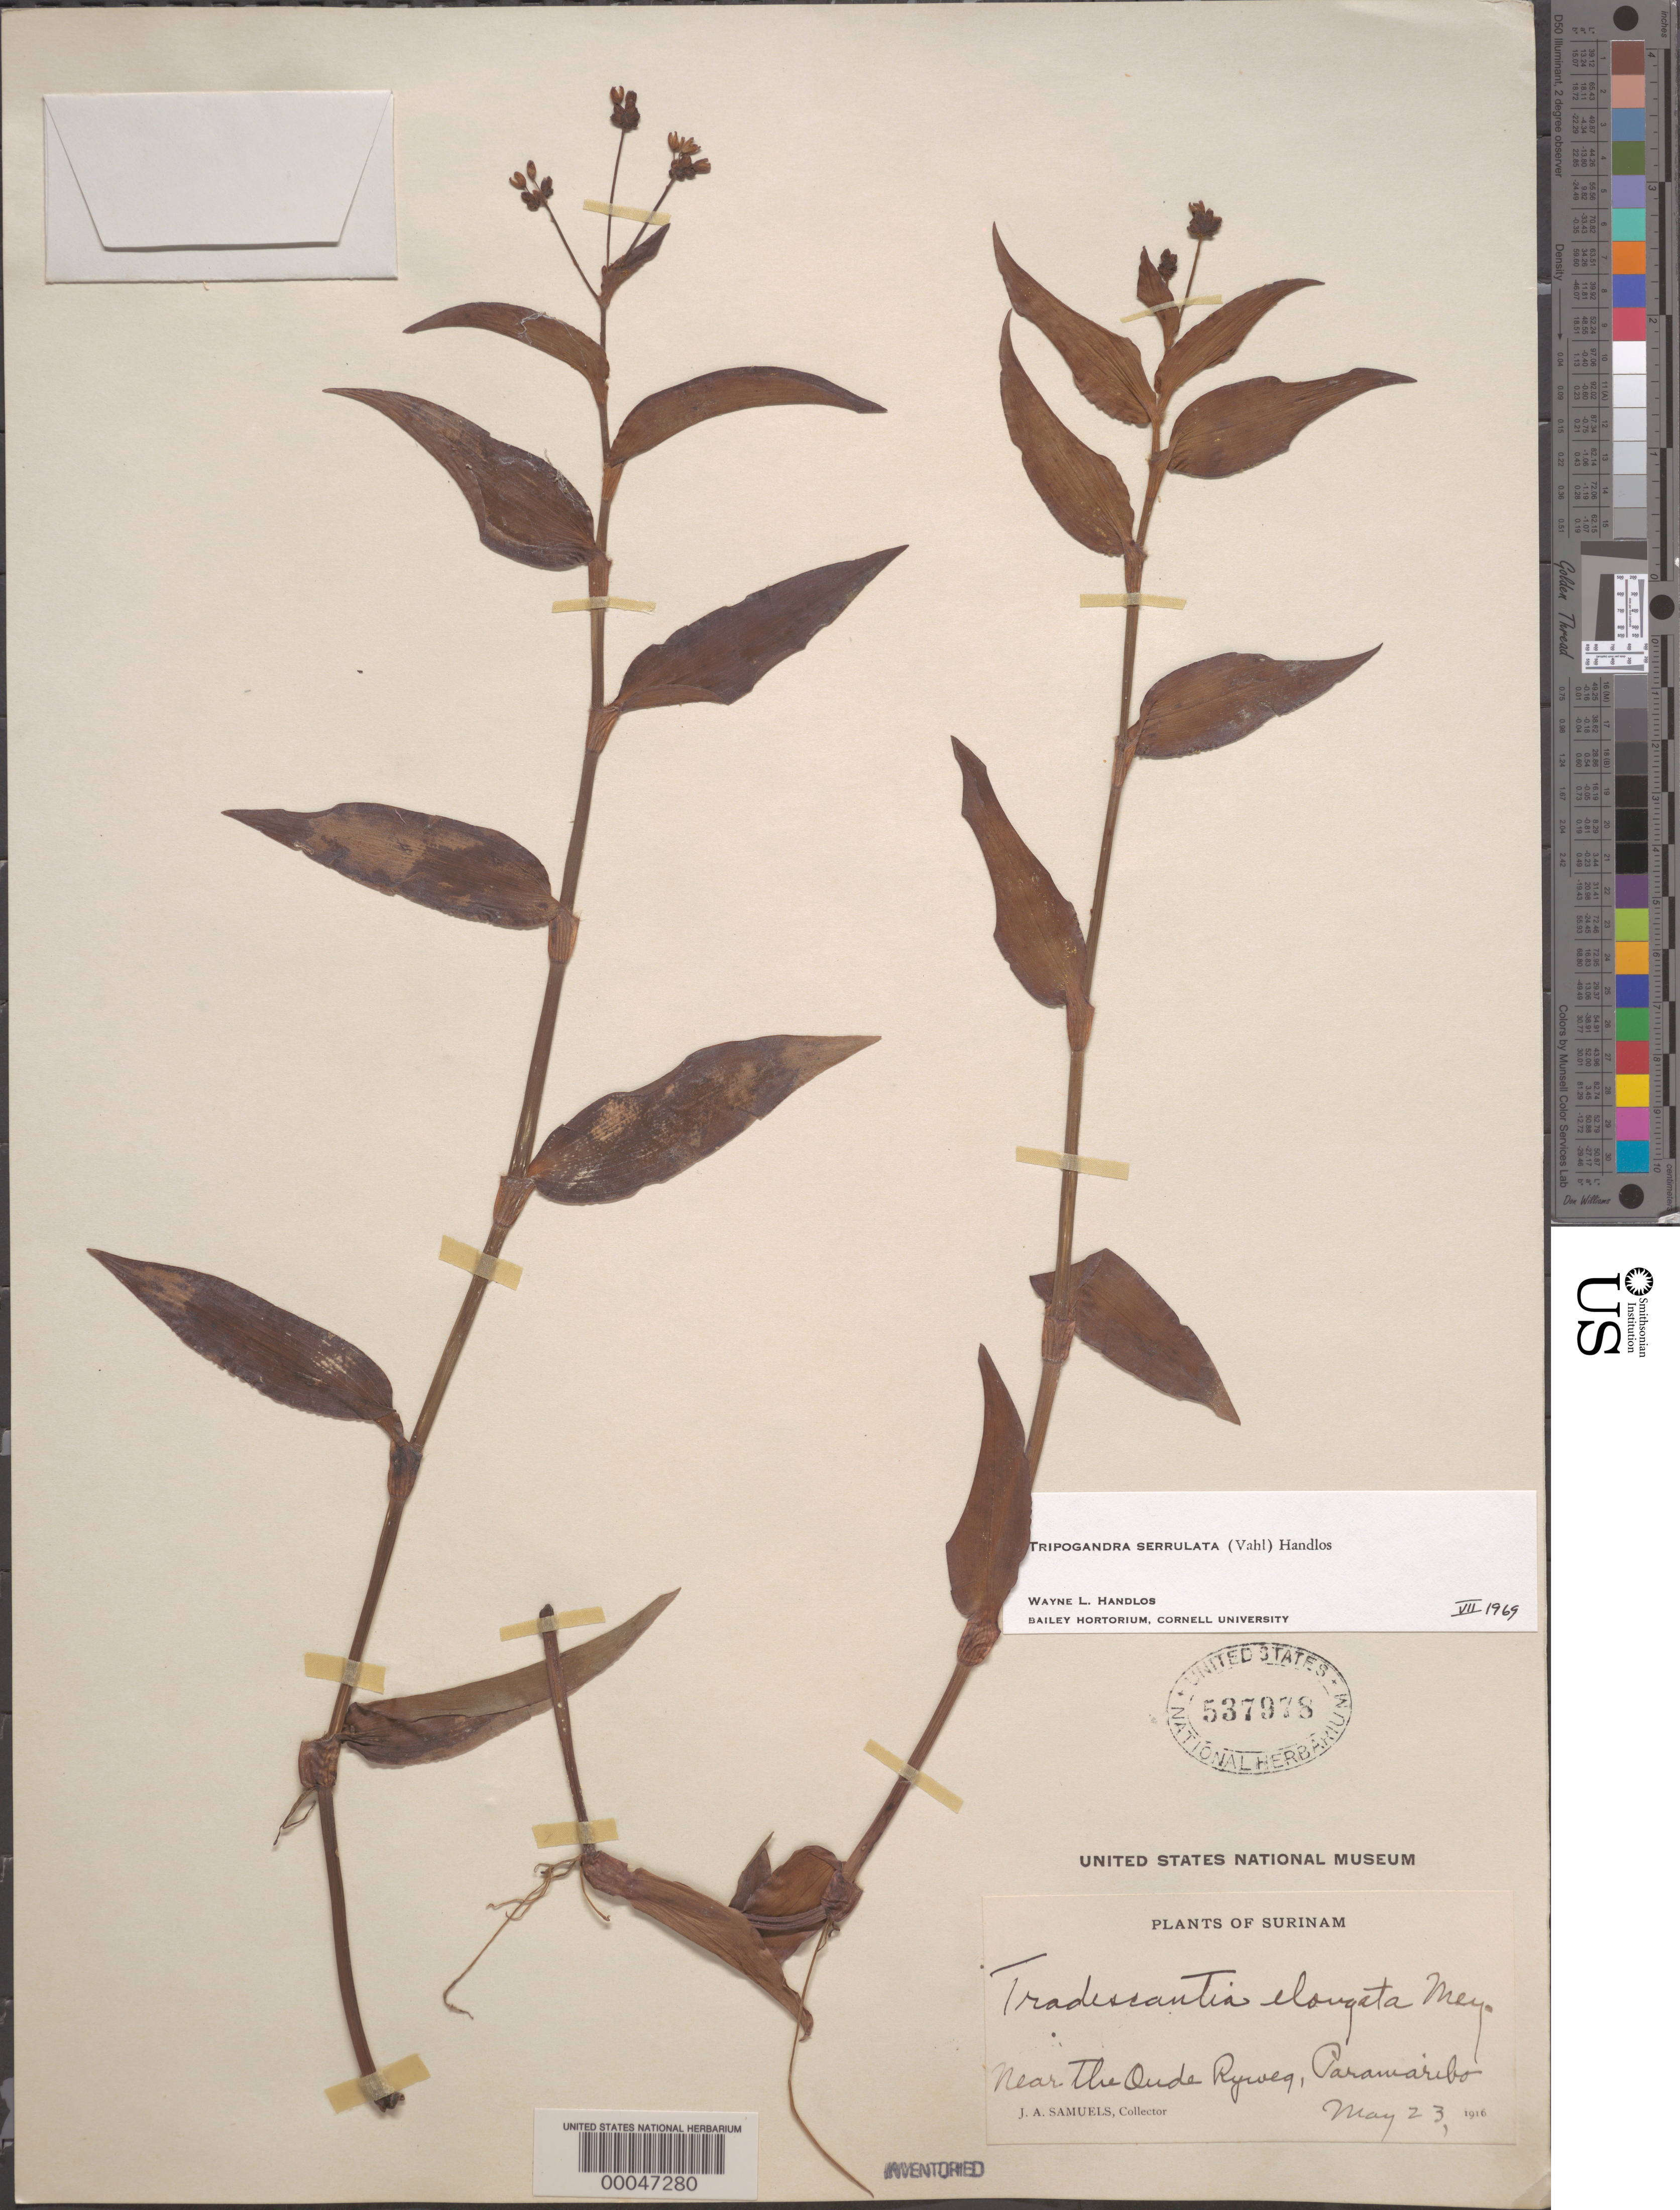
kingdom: Plantae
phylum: Tracheophyta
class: Liliopsida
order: Commelinales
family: Commelinaceae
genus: Tripogandra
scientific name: Tripogandra serrulata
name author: (Vahl) Handlos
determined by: Handlos, W. L.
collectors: J. A. Samuels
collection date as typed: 23 May 1916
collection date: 1916-05-23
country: Suriname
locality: Near oude ryweg, paramaribo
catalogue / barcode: US 537978